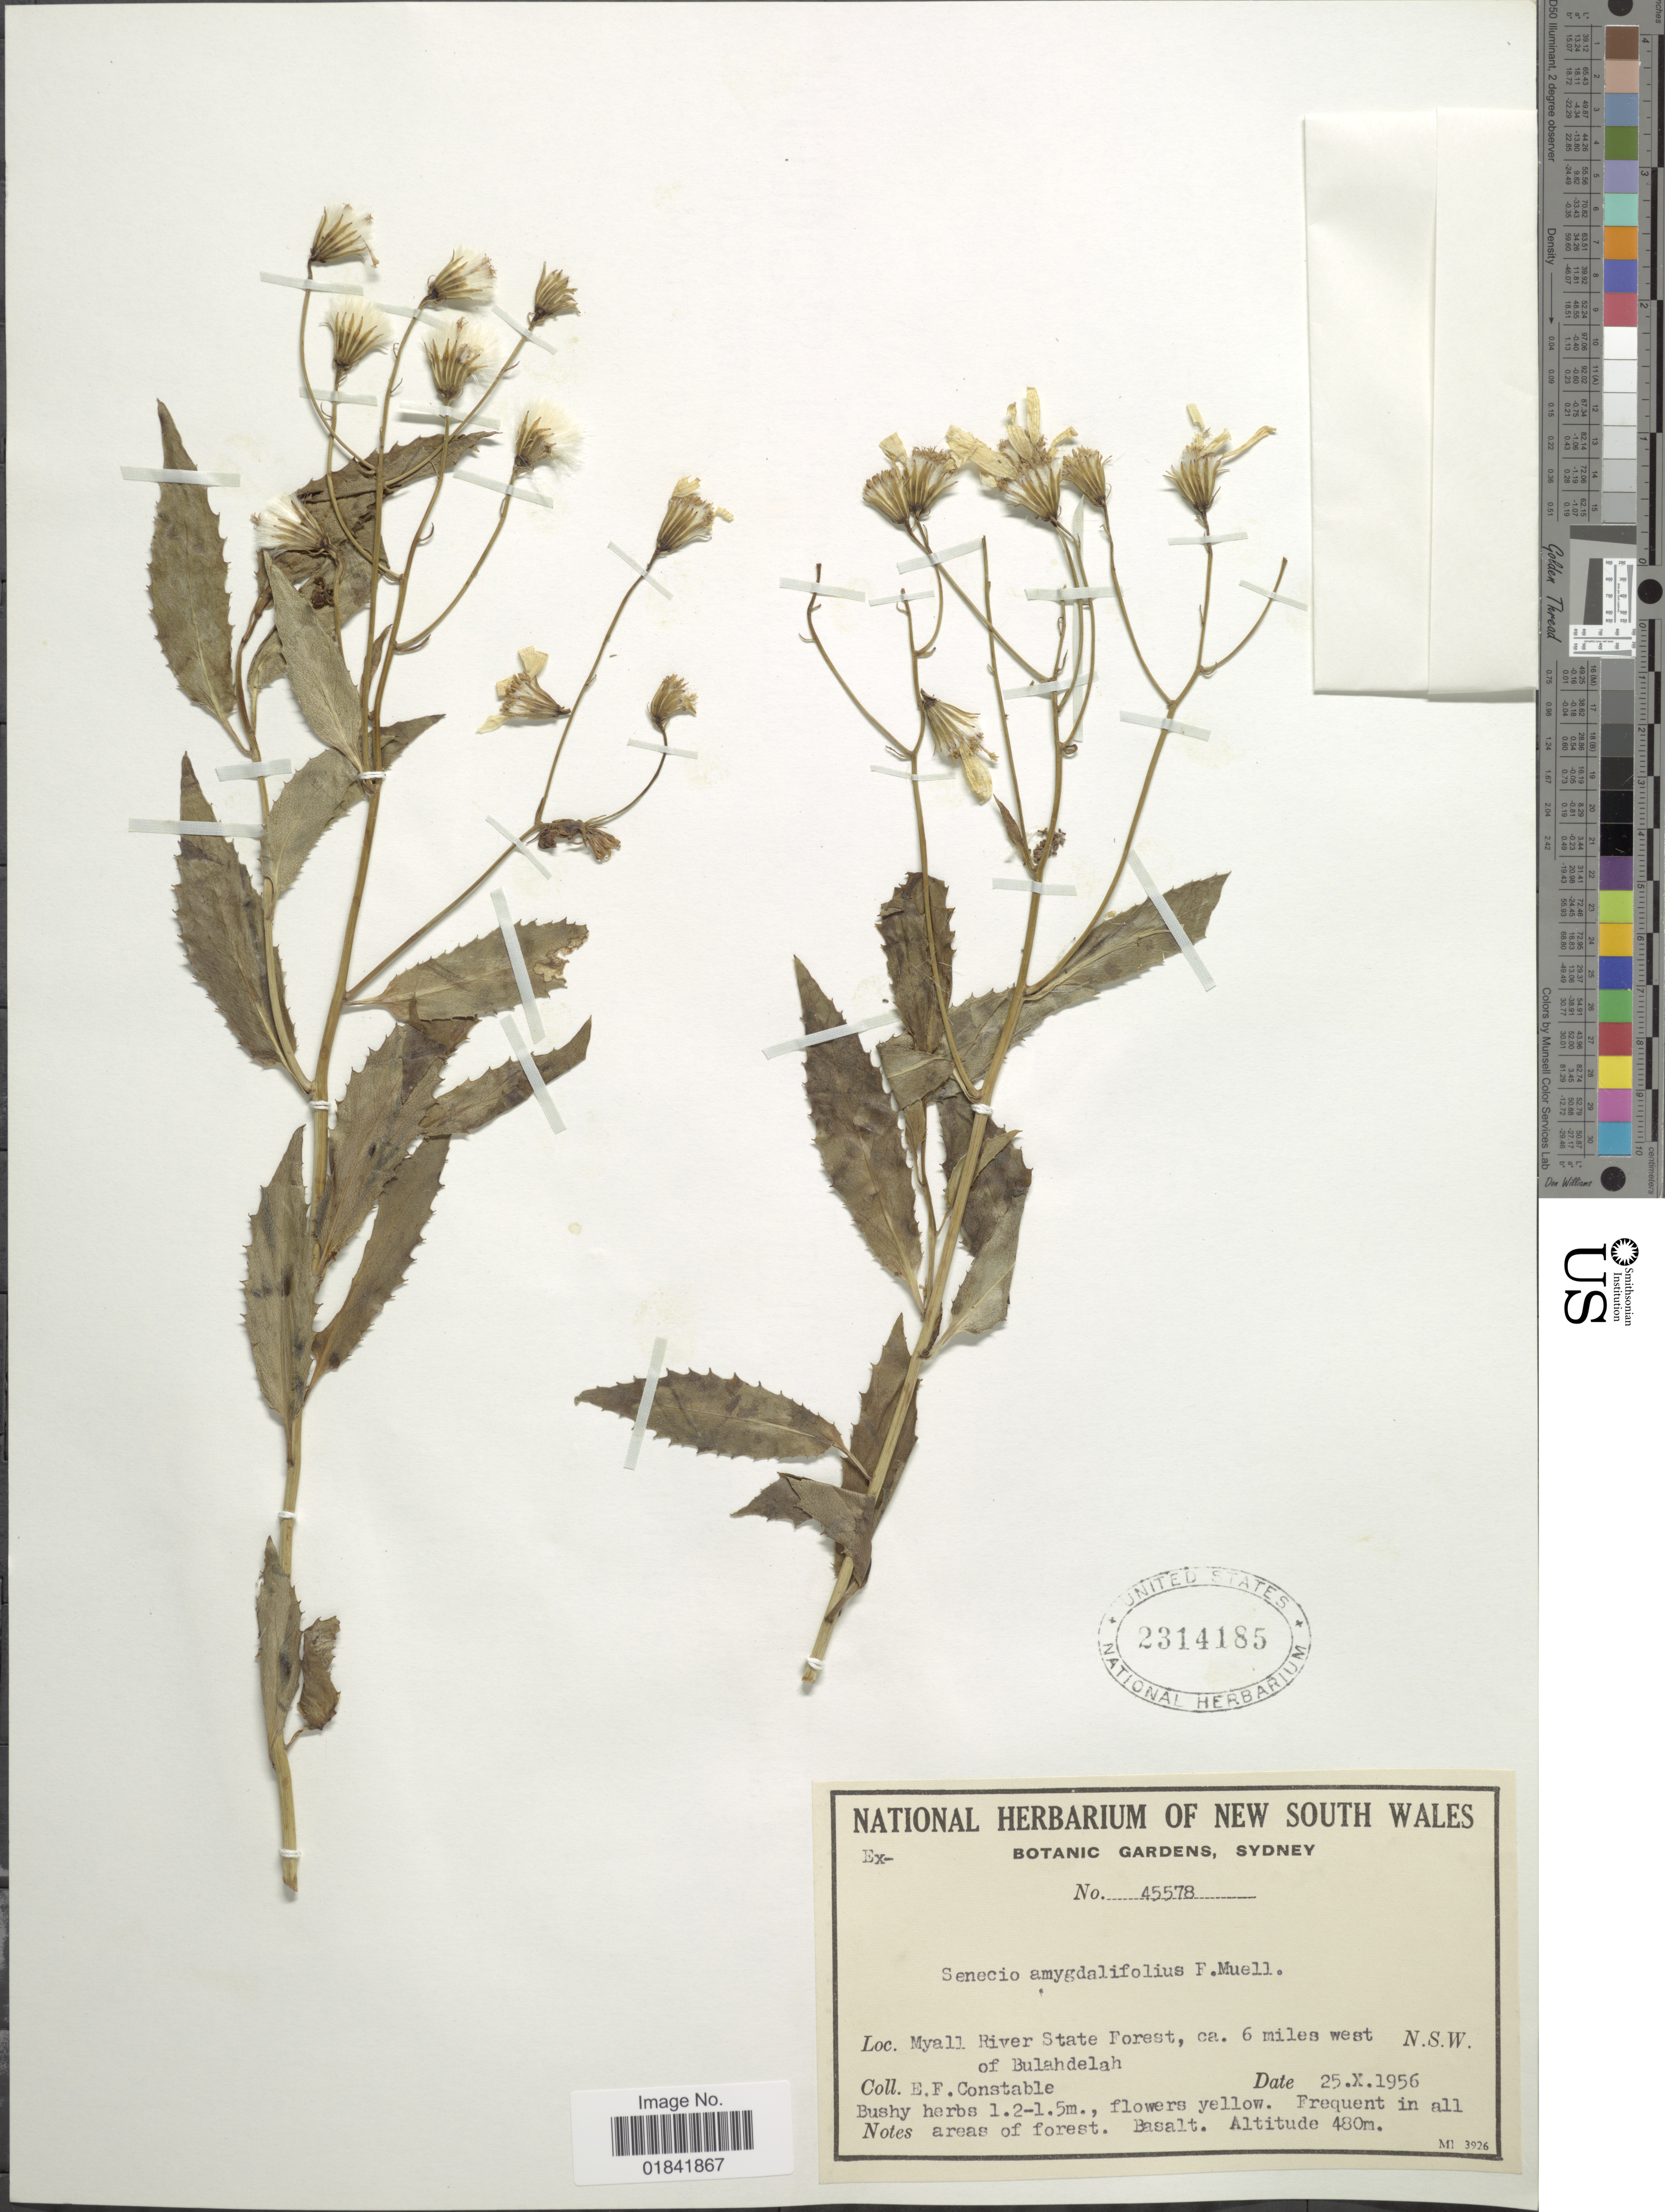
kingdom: Plantae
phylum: Tracheophyta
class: Magnoliopsida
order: Asterales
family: Asteraceae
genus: Senecio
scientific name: Senecio amygdalifolius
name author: F. Muell.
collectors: E. F. Constable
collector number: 45578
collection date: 1956-10-25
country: Australia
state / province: New South Wales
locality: Myall River State Forest, ca. 6 miles west of Bulahdelah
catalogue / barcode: US 2314185